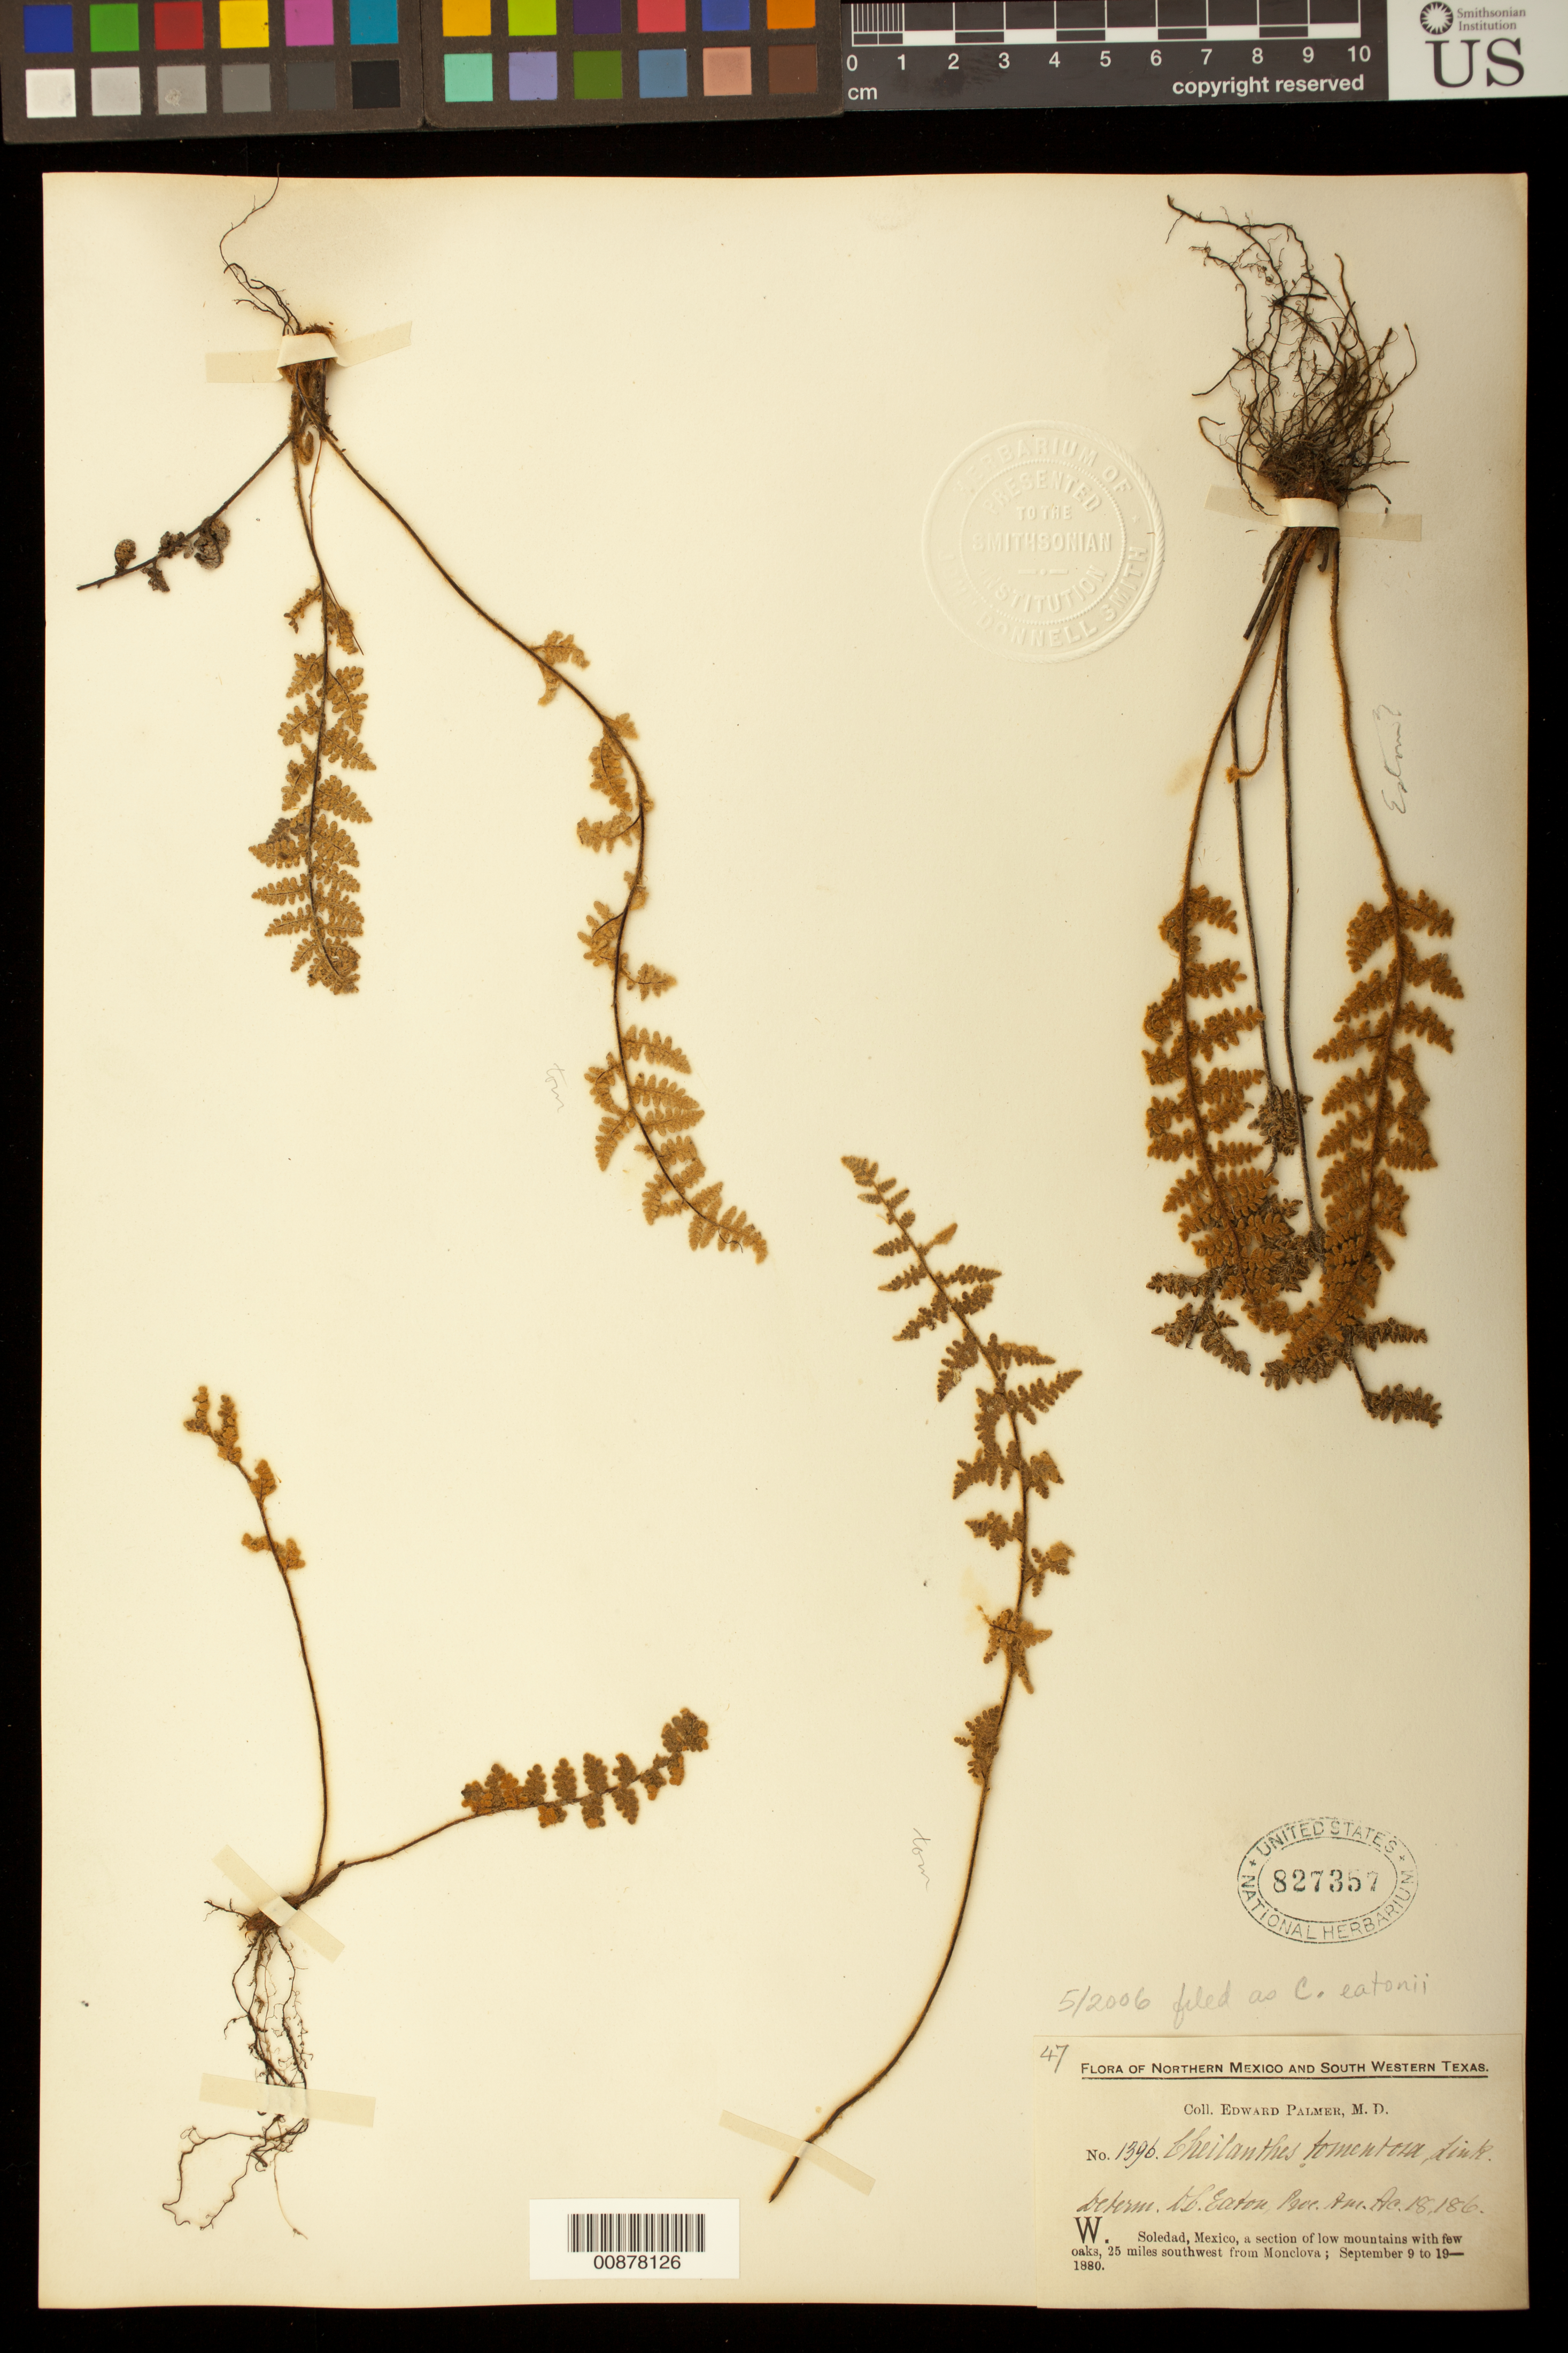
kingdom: Plantae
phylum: Tracheophyta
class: Polypodiopsida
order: Polypodiales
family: Pteridaceae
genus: Myriopteris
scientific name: Myriopteris rufa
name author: Fée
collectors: E. Palmer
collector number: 1396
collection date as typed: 09 Sep 1880 to 19 Sep 1880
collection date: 1880-09-09/1880-09-19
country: Mexico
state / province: Coahuila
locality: W. Soledad, a section of low mountains, 25 miles southwest from Monclova, Coahuila.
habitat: A section of low mountains with few oaks.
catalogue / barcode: US 827357